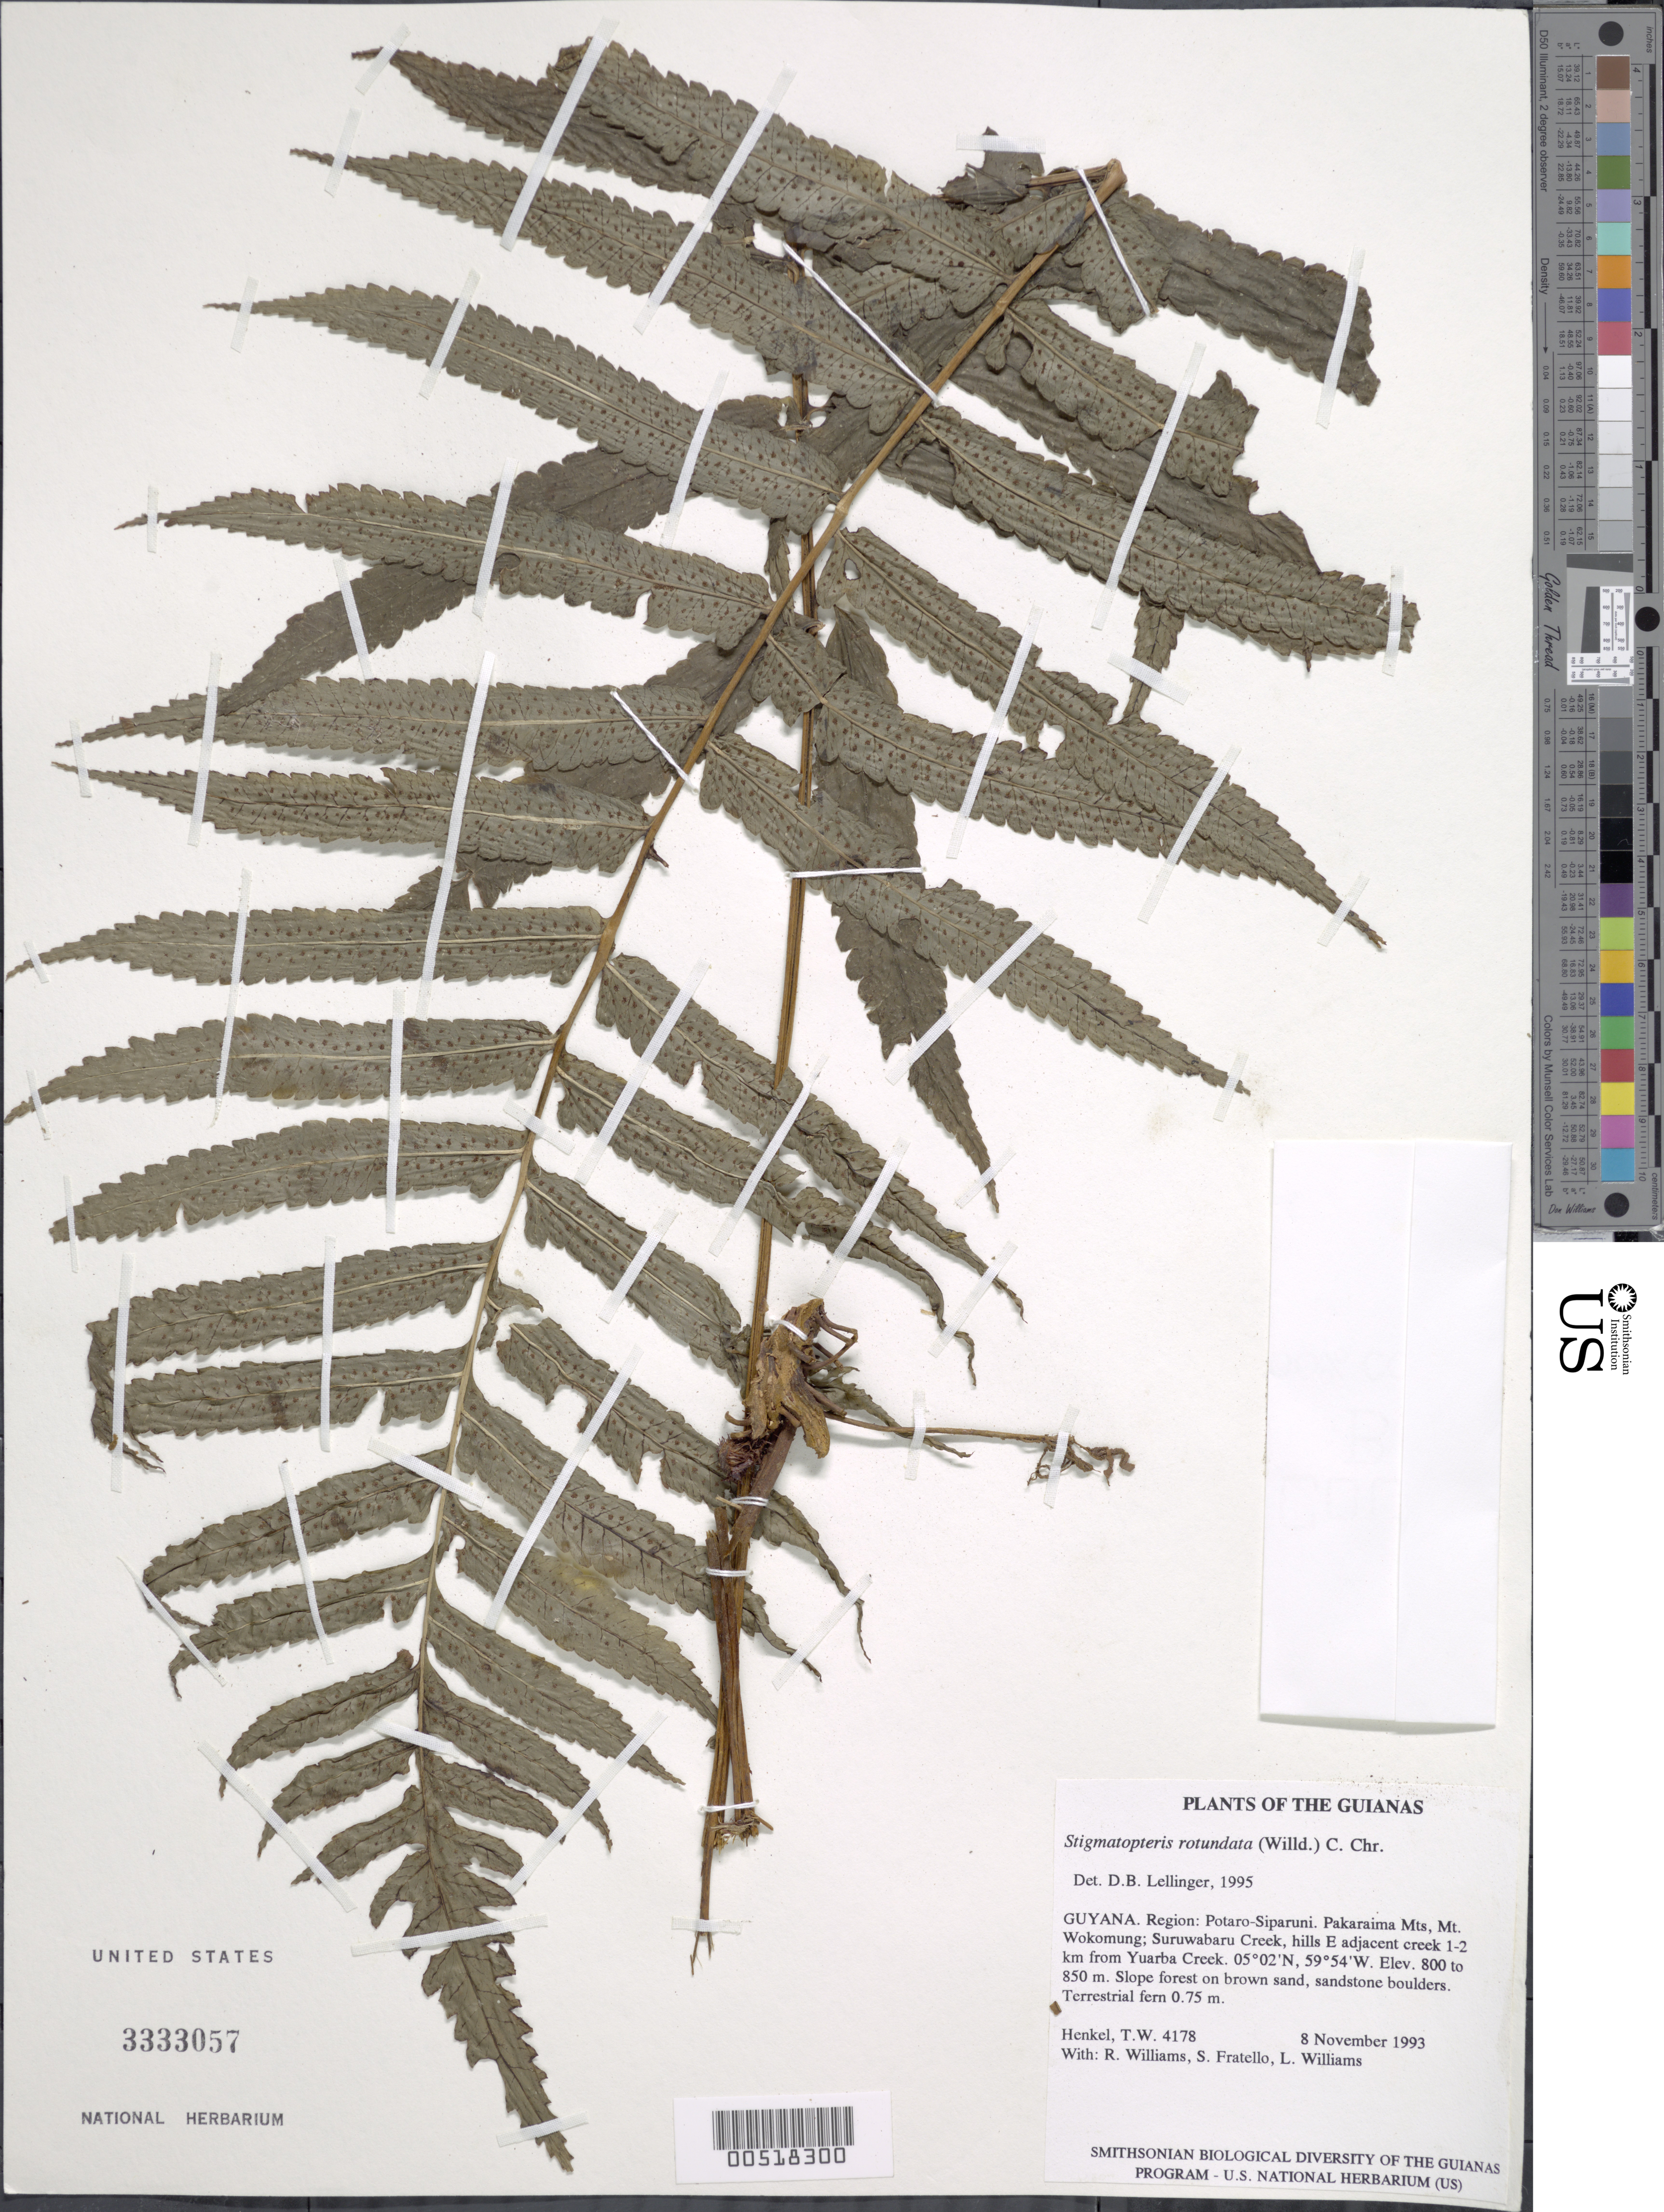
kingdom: Plantae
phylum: Tracheophyta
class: Polypodiopsida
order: Polypodiales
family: Dryopteridaceae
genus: Stigmatopteris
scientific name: Stigmatopteris rotundata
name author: (Willd.) C. Chr.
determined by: Lellinger, David B., (BOT), Smithsonian Institution - National Museum of Natural History (UNITED STATES)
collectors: T. Henkel, R. Williams, S. Fratello & L. Williams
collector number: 4178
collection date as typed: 8 November 1993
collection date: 1993-11-08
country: Guyana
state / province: Potaro-Siparuni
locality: Pakaraima Mts, Mt. Wokomung; Suruwabaru Creek, hills E adjacent creek 1-2 km from Yuarba Creek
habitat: Slope forest on brown sand, sandstone boulders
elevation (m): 800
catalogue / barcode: US 3333057